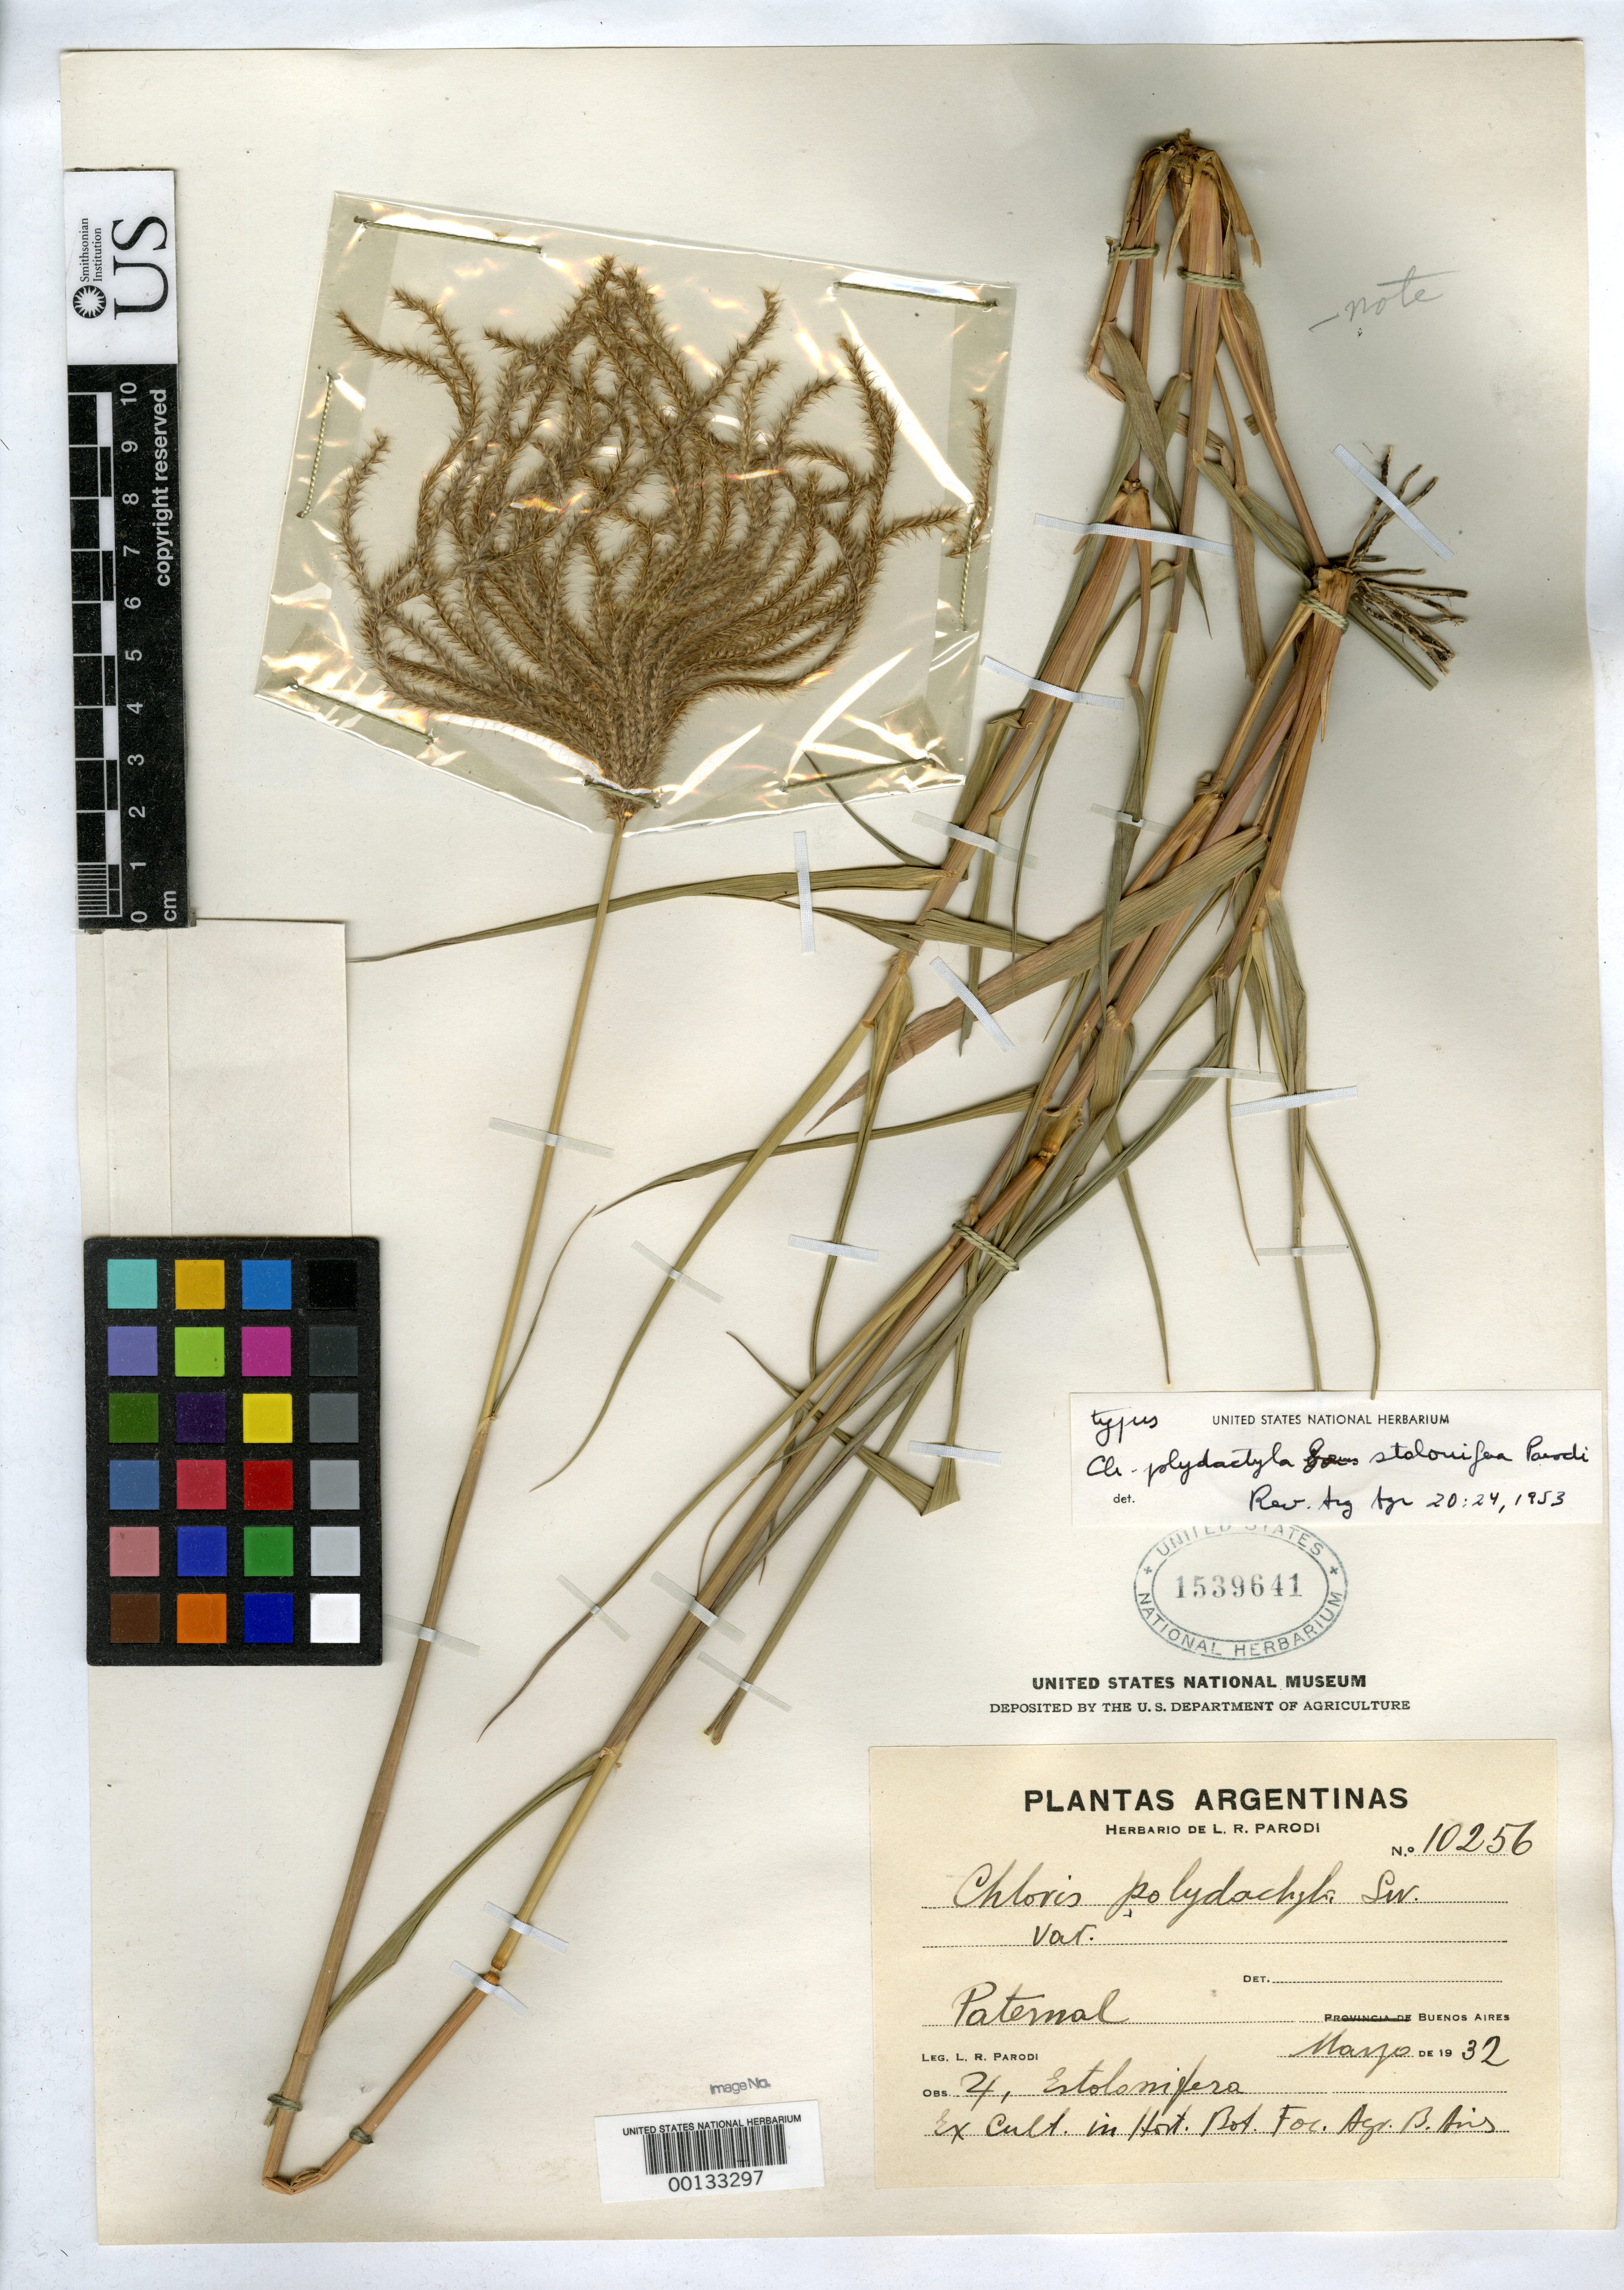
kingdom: Plantae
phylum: Tracheophyta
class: Liliopsida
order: Poales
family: Poaceae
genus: Chloris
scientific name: Chloris polydactyla f. stolonifera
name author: Parodi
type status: Isotype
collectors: L. R. Parodi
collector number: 10256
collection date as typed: Mar 1932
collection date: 1932-03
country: Argentina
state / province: Buenos Aires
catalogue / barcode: US 1539641